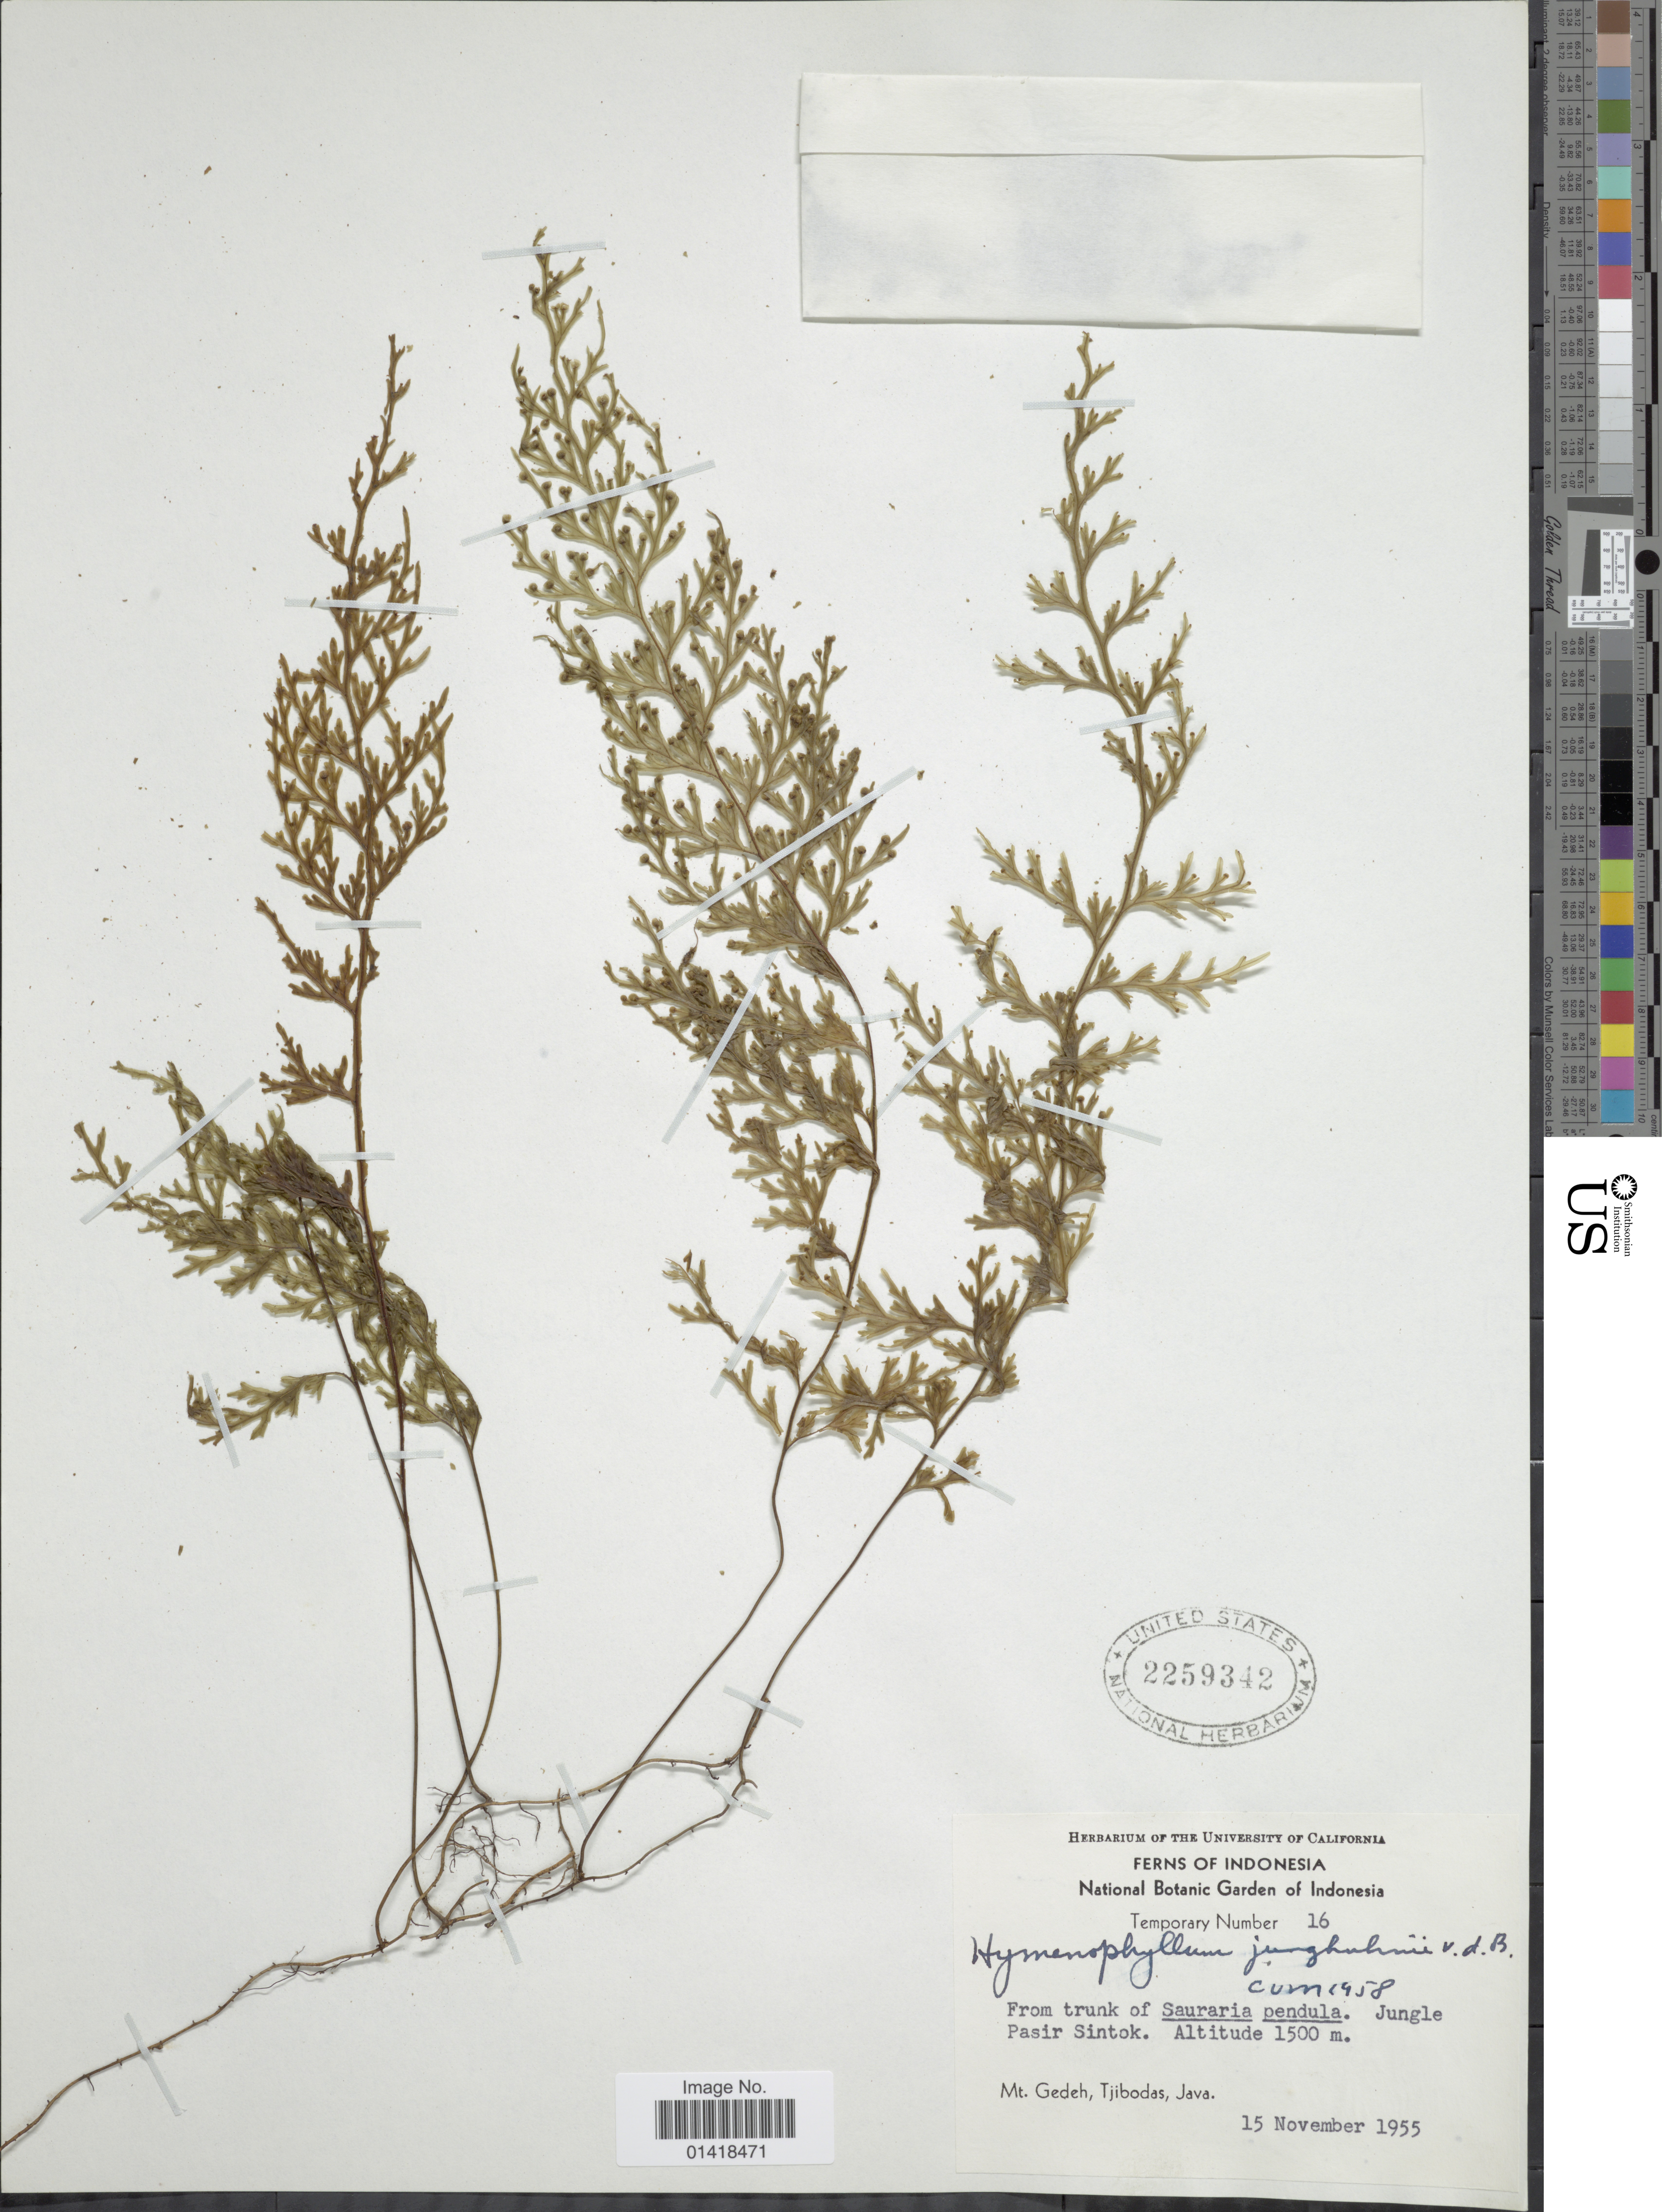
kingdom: Plantae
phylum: Tracheophyta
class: Polypodiopsida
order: Hymenophyllales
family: Hymenophyllaceae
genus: Hymenophyllum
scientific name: Hymenophyllum junghuhnii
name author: Bosch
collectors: ex herb. Univ. of California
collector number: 16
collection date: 1955-11-15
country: Indonesia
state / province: Java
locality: From trunk of Sauraria pendula, Jungle Pasir Sintok. Mt. Gedeh, Tjibodas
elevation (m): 1500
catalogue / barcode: US 2259342